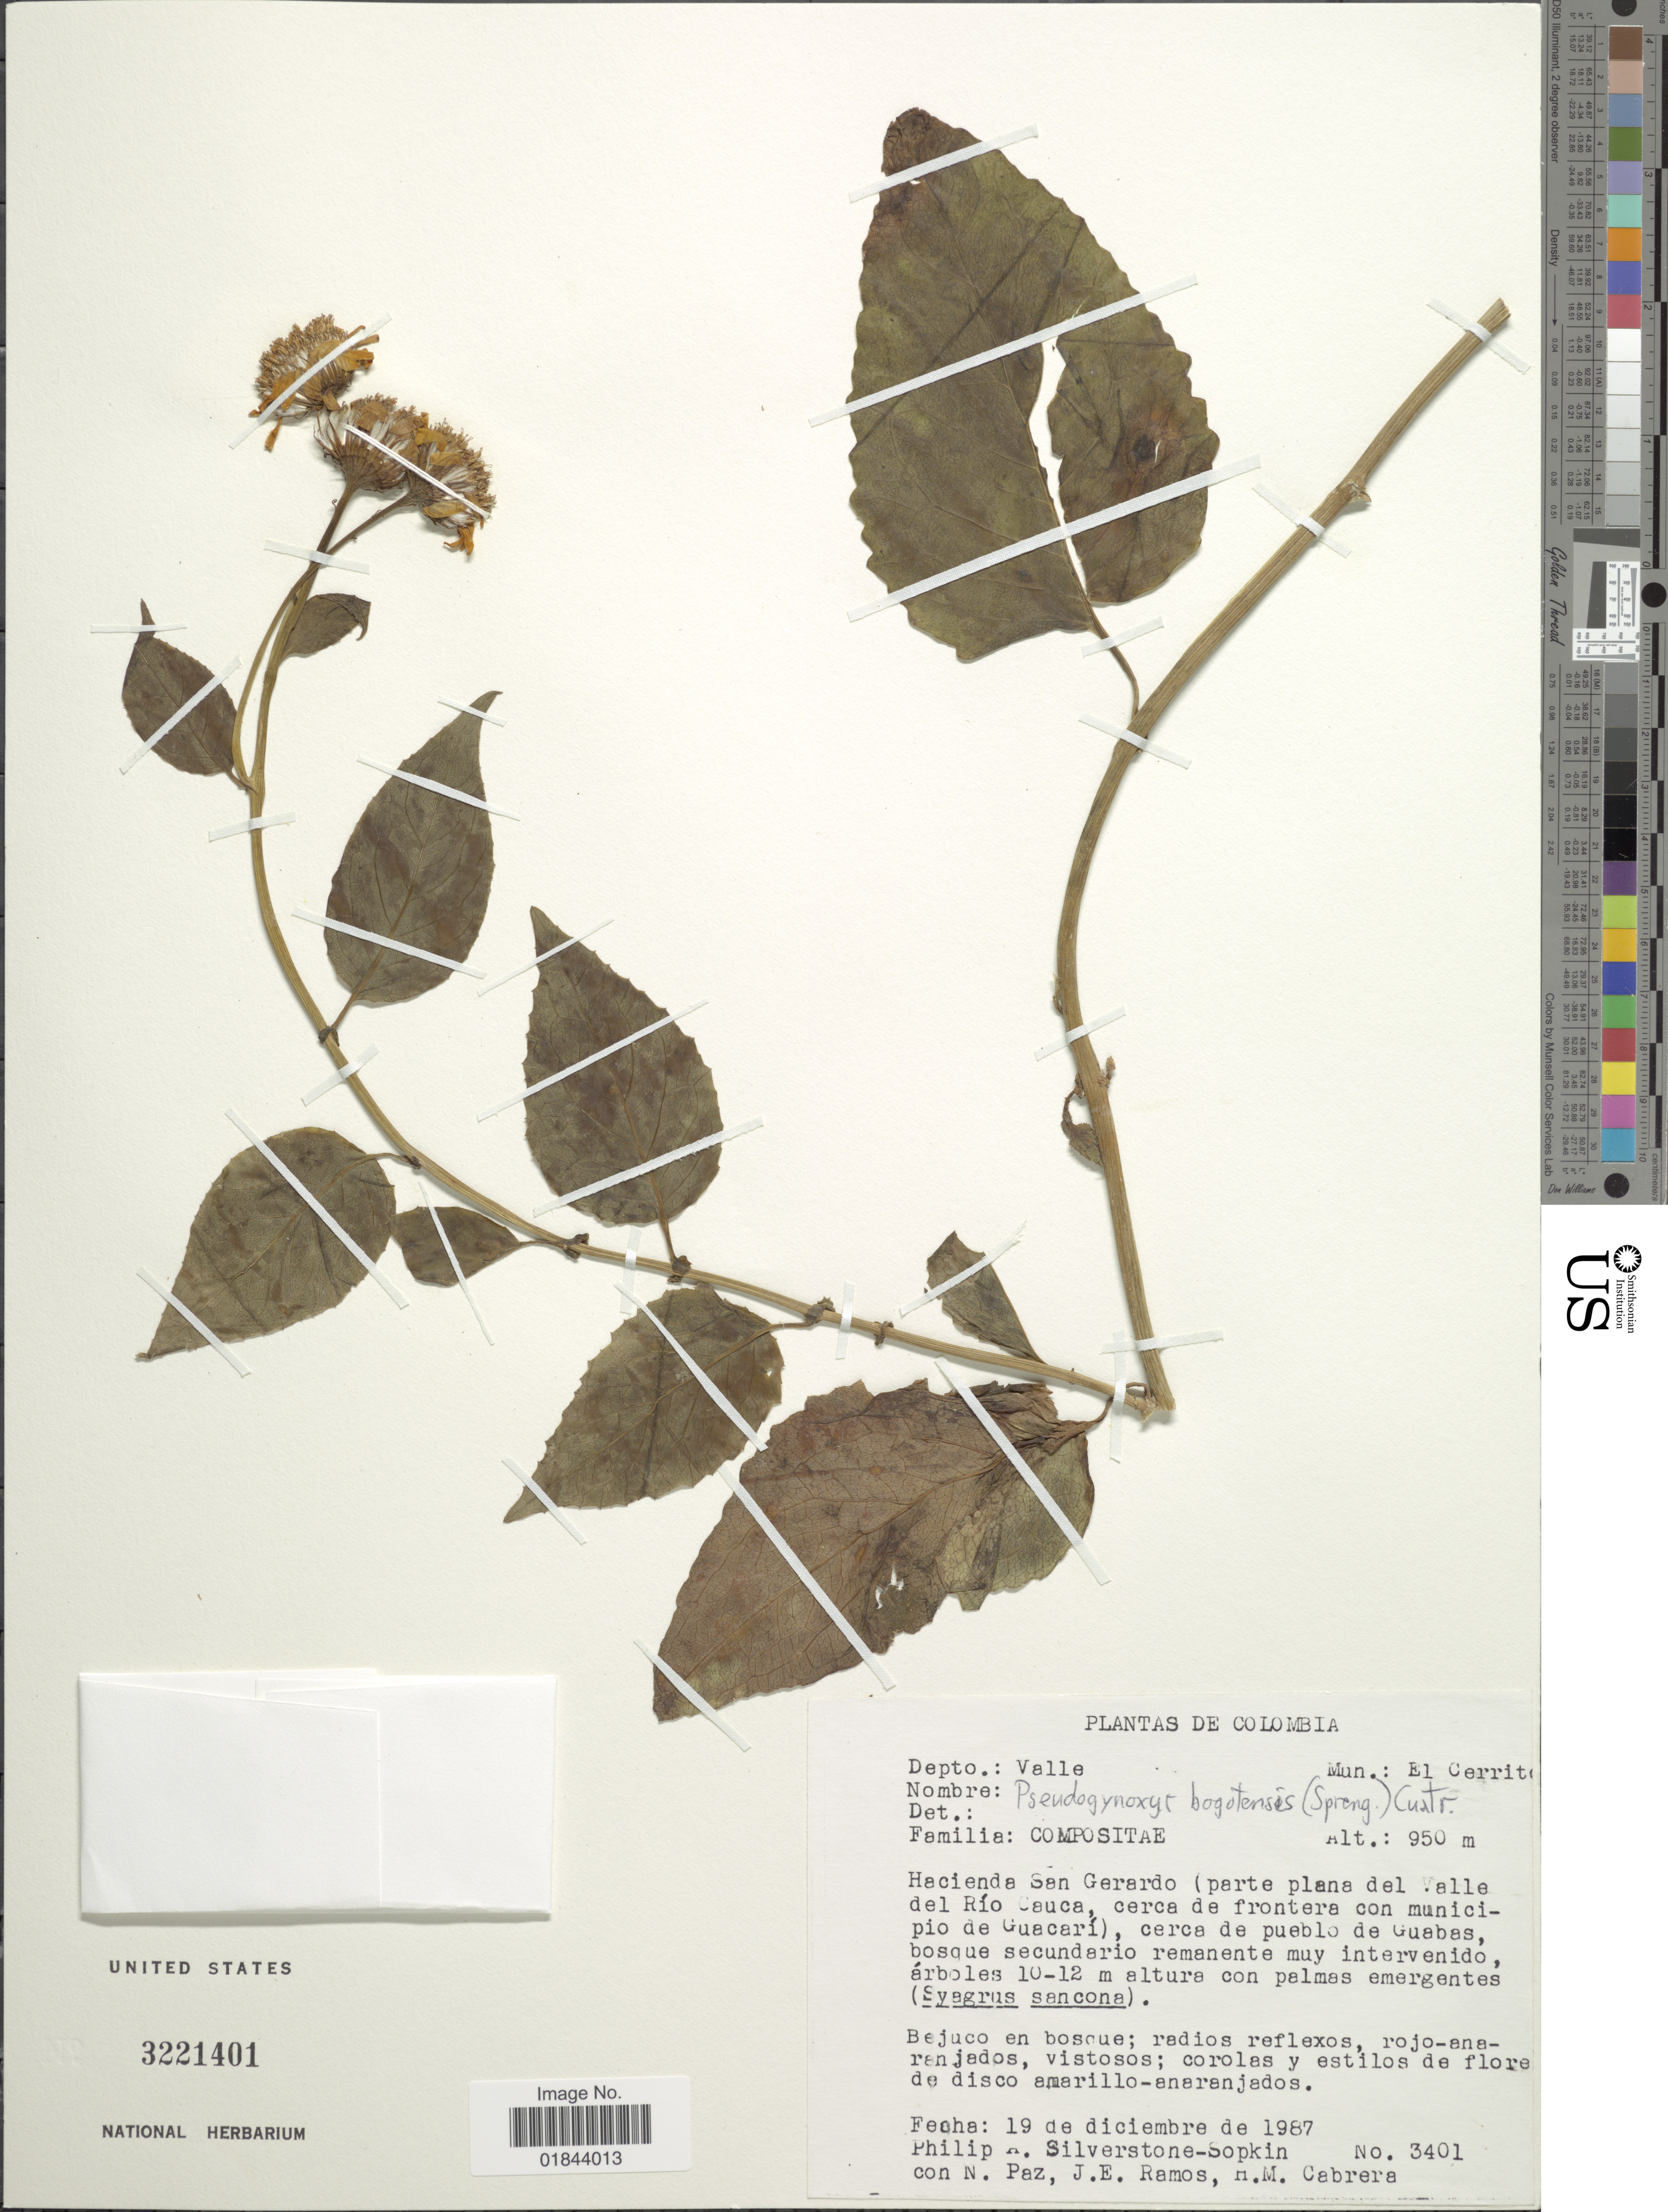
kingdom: Plantae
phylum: Tracheophyta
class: Magnoliopsida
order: Asterales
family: Asteraceae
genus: Pseudogynoxys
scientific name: Pseudogynoxys bogotensis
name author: (Spreng.) Cuatrec.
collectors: P. A. Silverstone-Sopkin, N. Paz, J. E. Ramos & H. Cabrera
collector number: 3401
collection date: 1987-12-19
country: Colombia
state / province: Valle del Cauca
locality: Depto: Valle, Mun: El Cerrito, Hacienda San Gerardo (parte plana del Valle del Río Cauca, cerca de frontera con municipio de Guacarí), Cerca de pueblo de Guabas, bosque secundario remanente muy intervenido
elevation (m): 950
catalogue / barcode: US 3221401